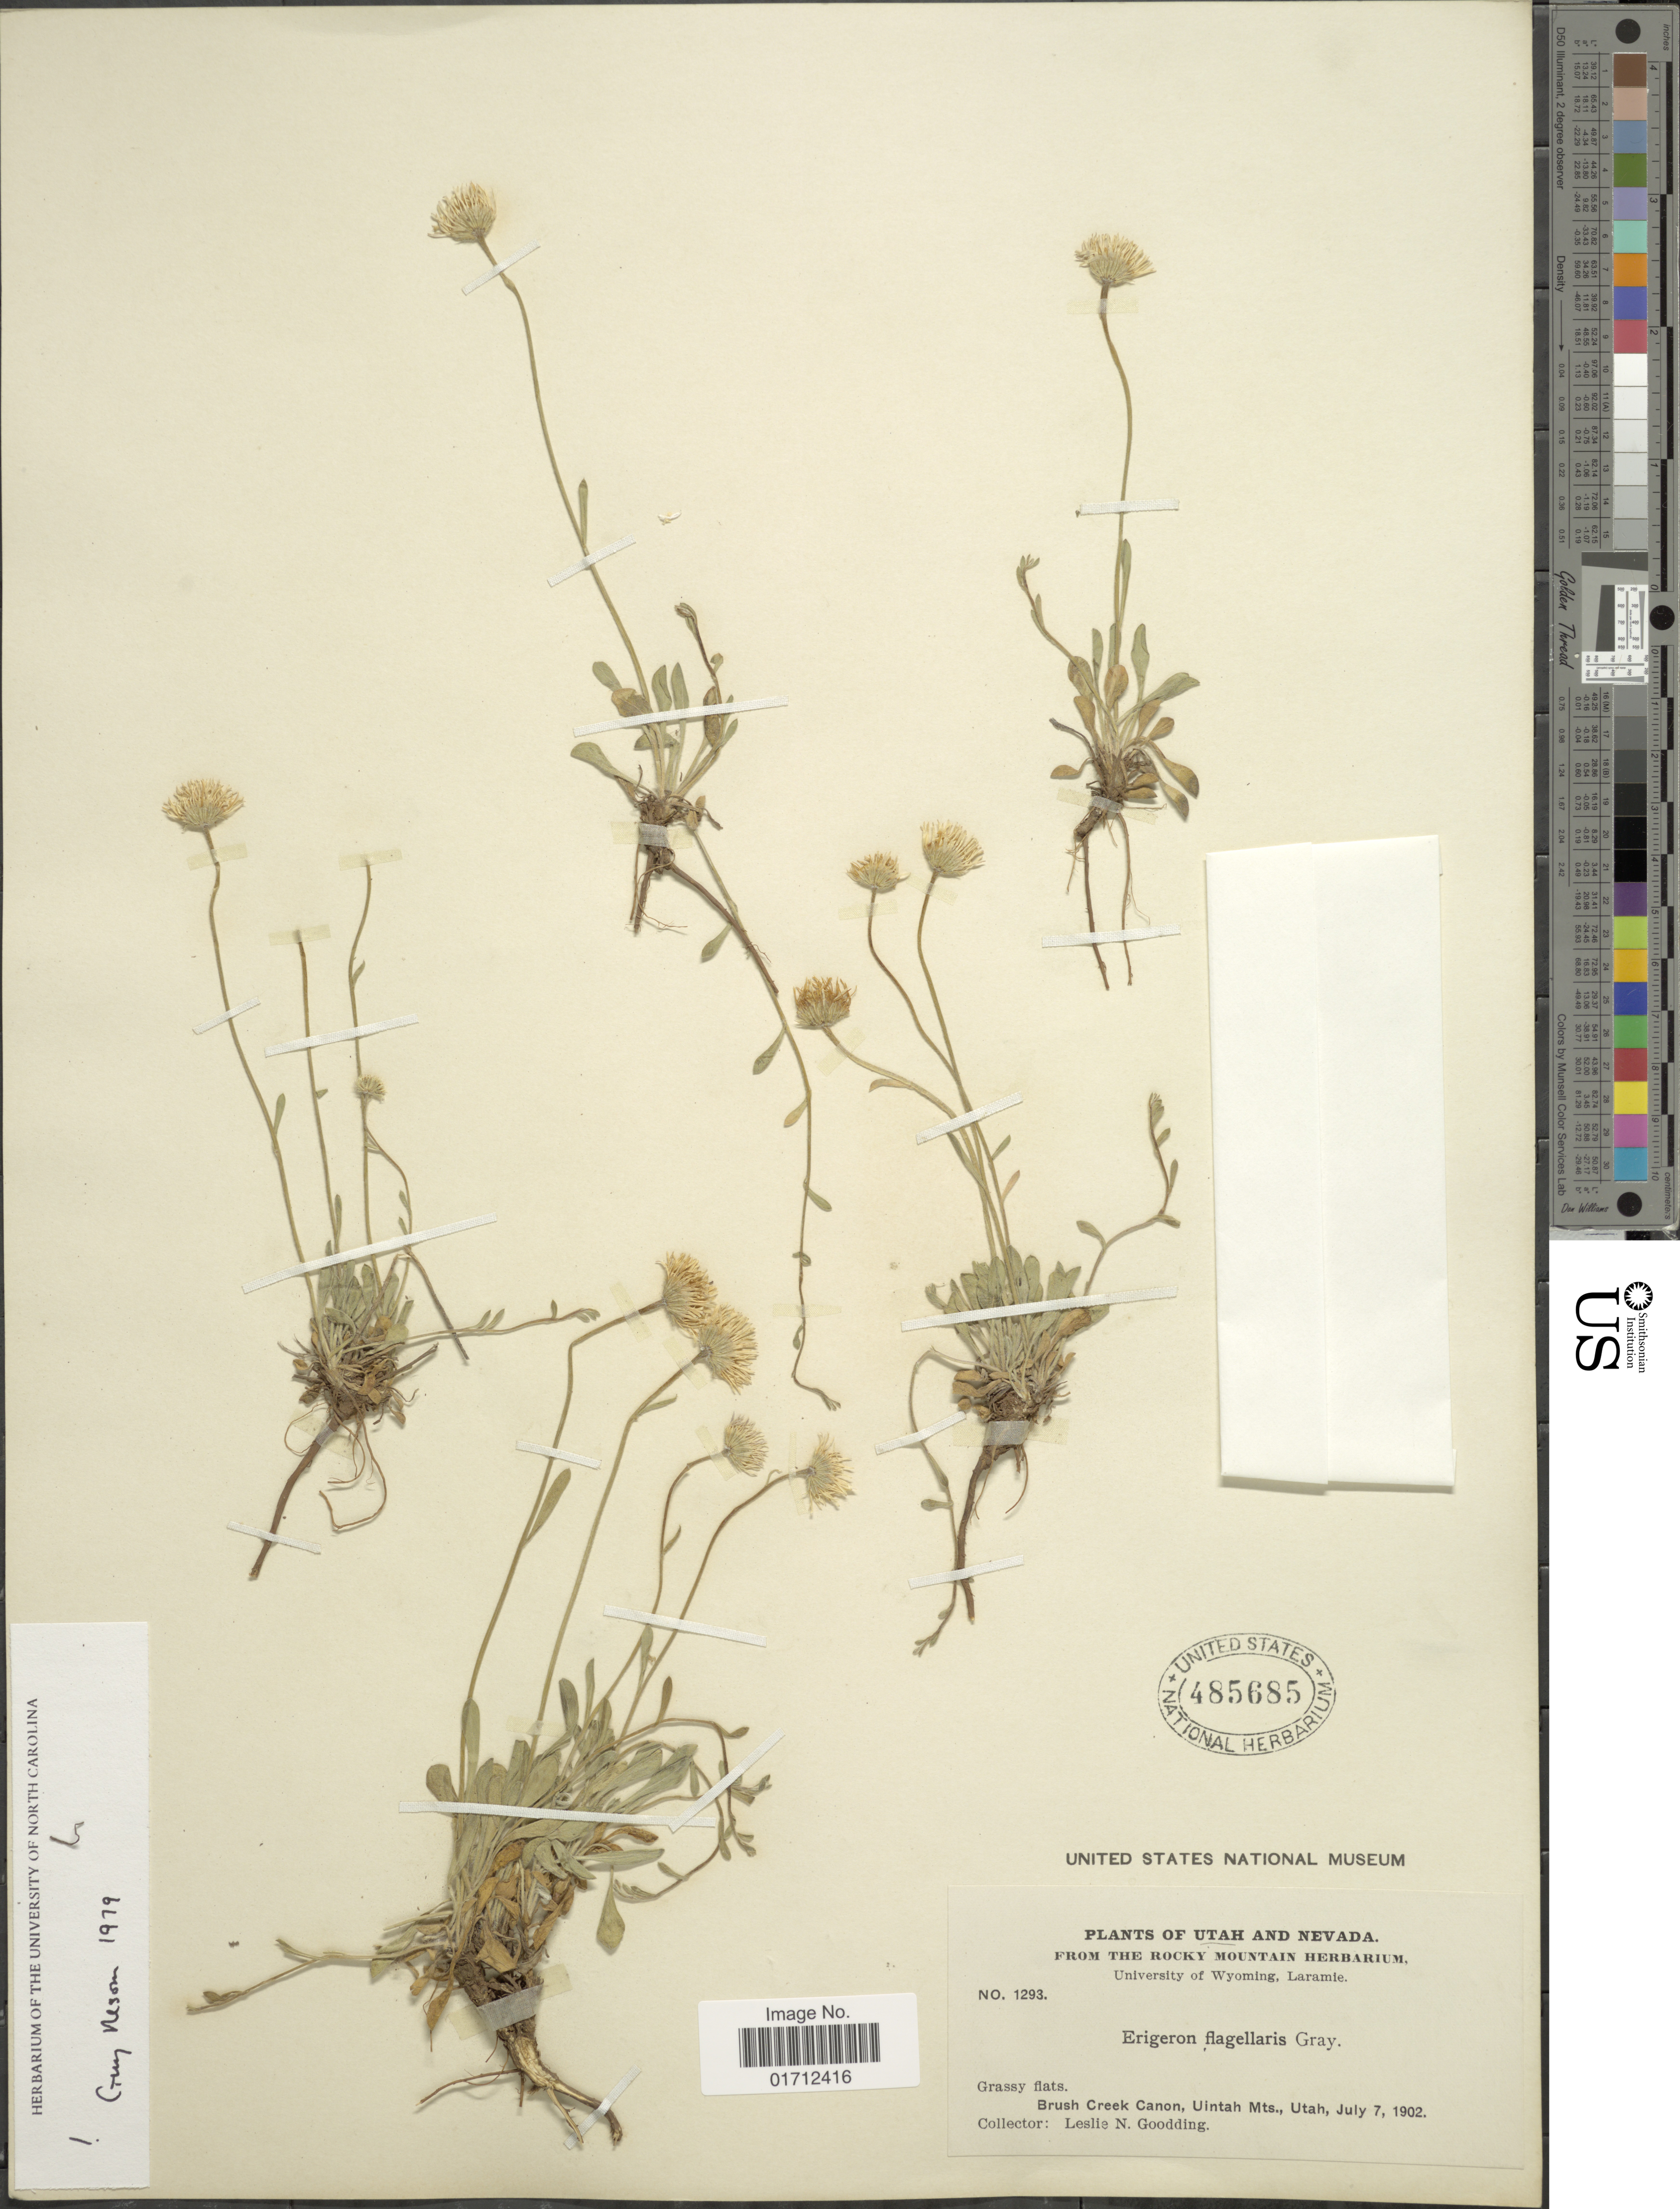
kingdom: Plantae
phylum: Tracheophyta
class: Magnoliopsida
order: Asterales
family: Asteraceae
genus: Erigeron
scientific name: Erigeron flagellaris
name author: A. Gray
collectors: L. N. Goodding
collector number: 1293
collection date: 1902-07-07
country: United States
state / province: Utah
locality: Brush Creek Canon, Uintah Mts.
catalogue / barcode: US 485685